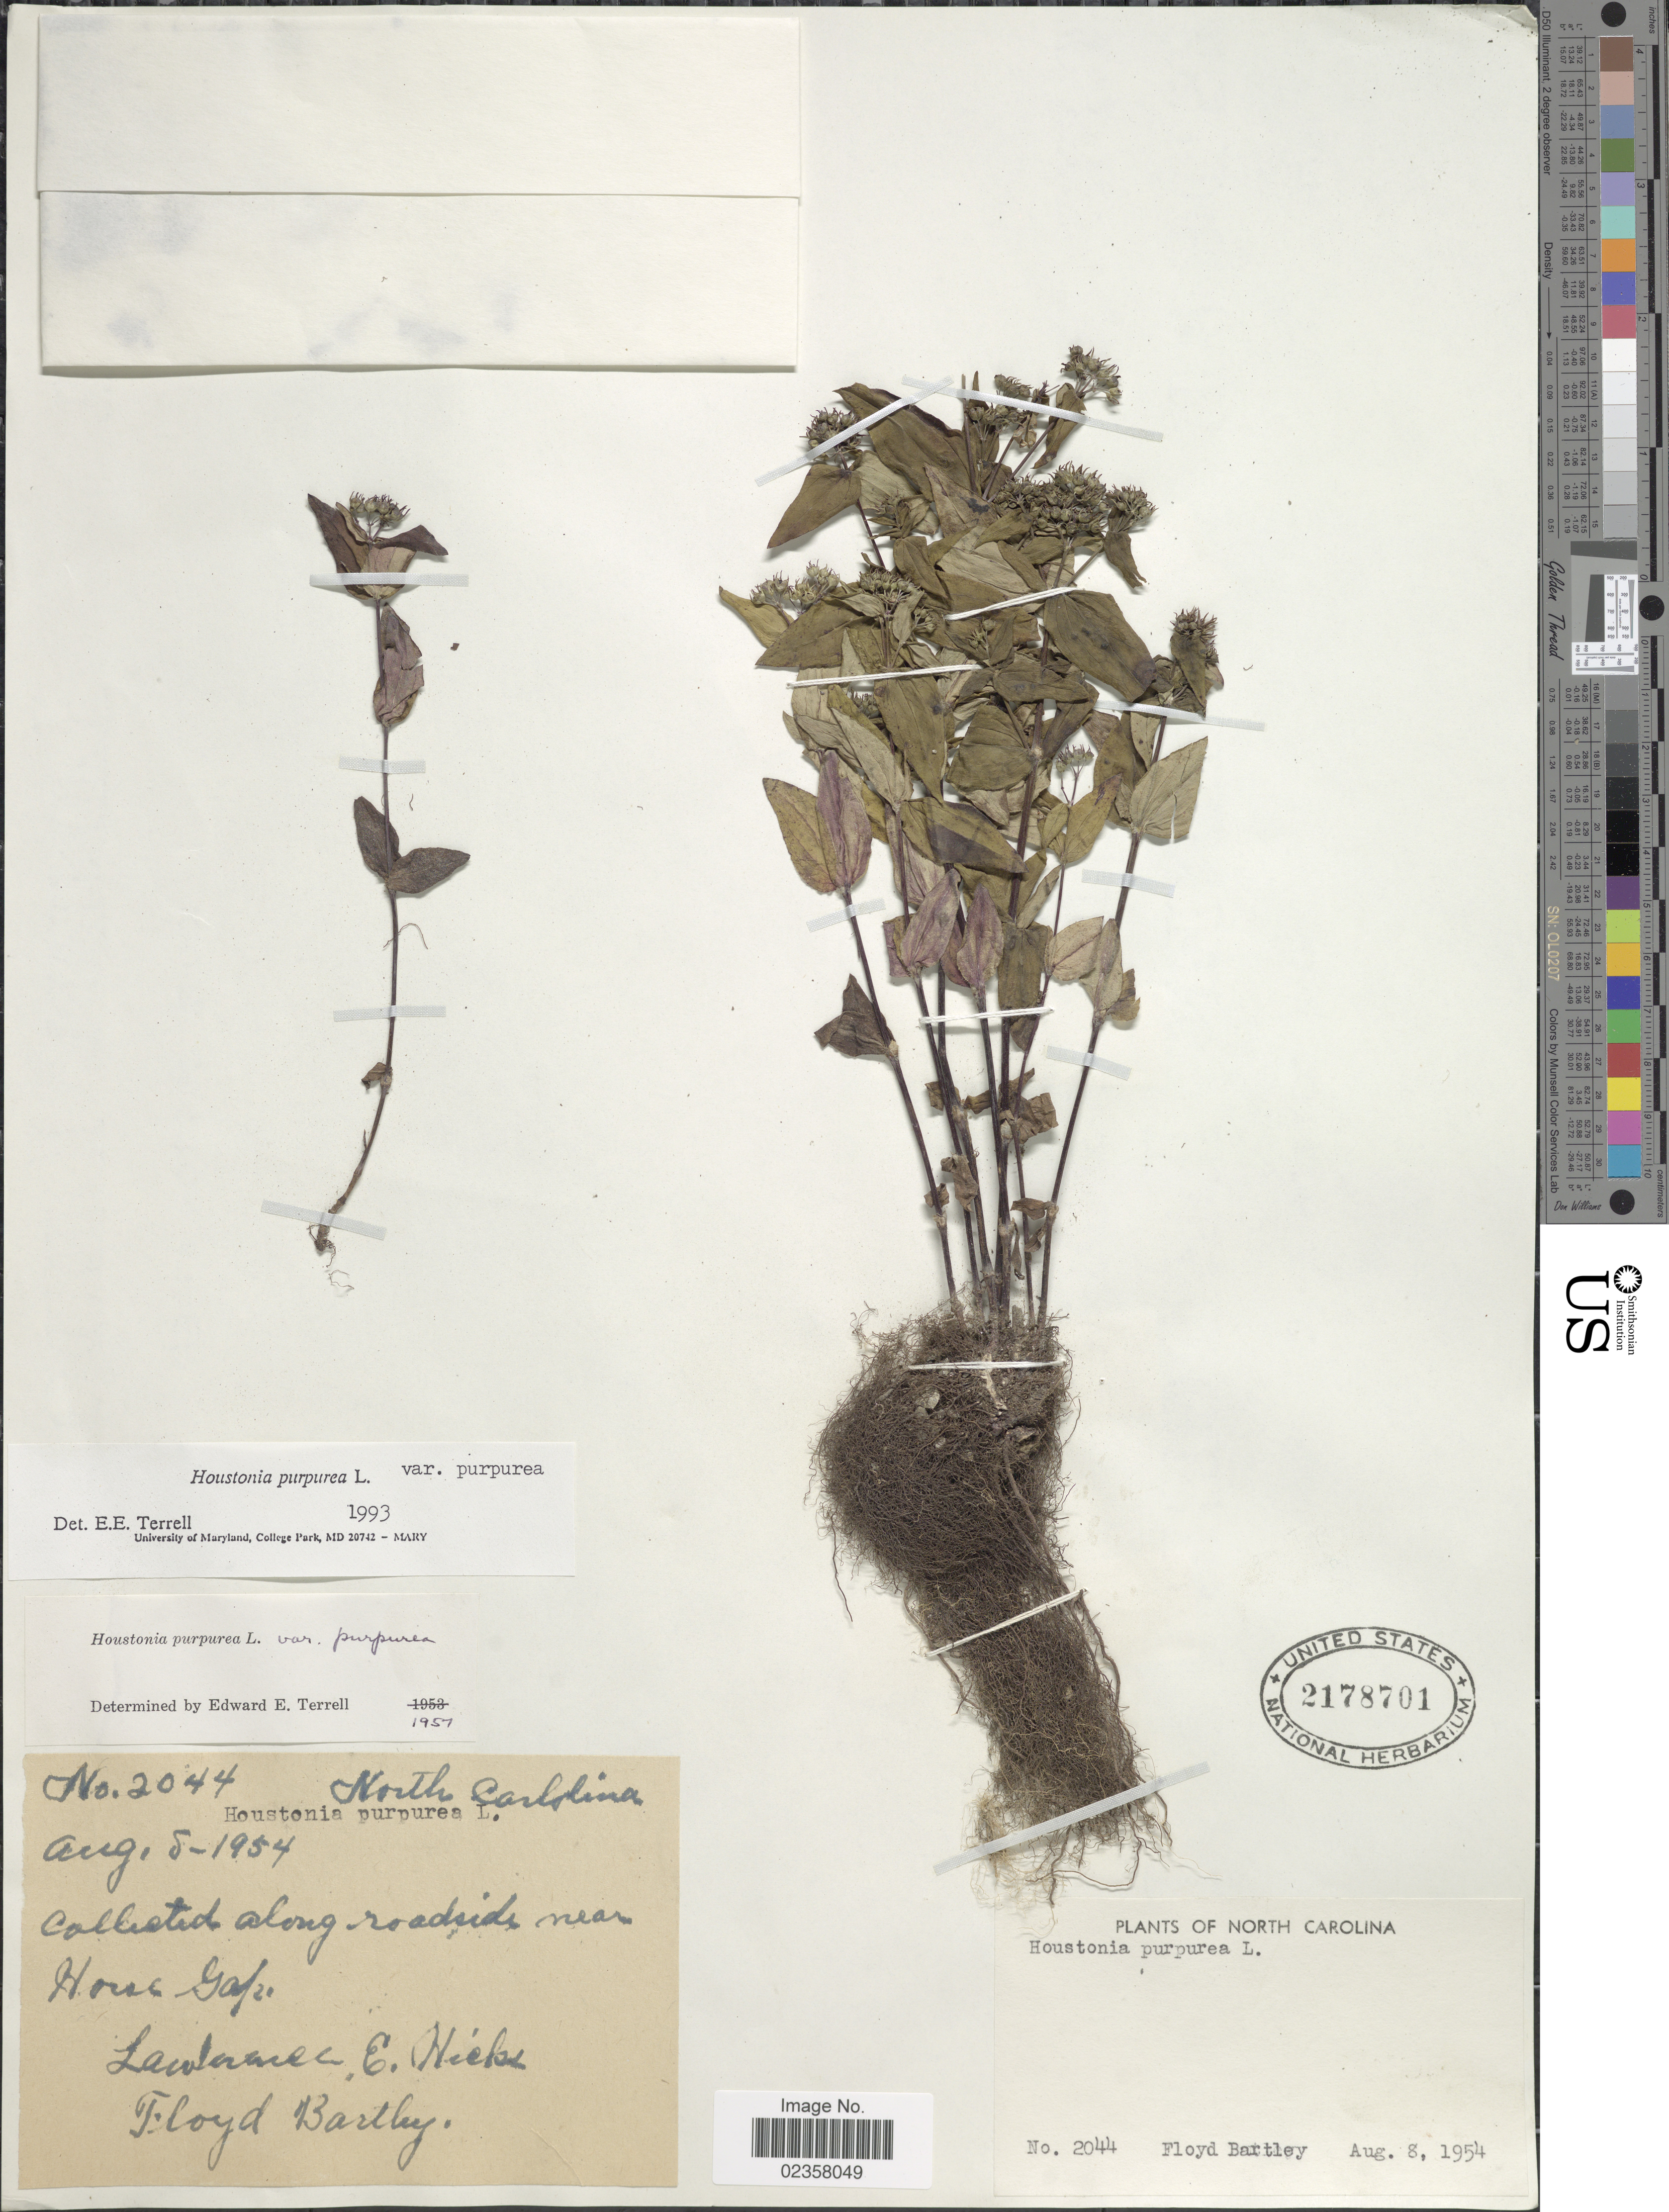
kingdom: Plantae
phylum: Tracheophyta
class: Magnoliopsida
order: Gentianales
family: Rubiaceae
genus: Houstonia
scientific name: Houstonia purpurea var. purpurea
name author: L.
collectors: L. E. Hicks & F. Bartley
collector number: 2044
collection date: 1954-08-08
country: United States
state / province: North Carolina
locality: Along roadside near Horse Gap.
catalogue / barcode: US 2178701